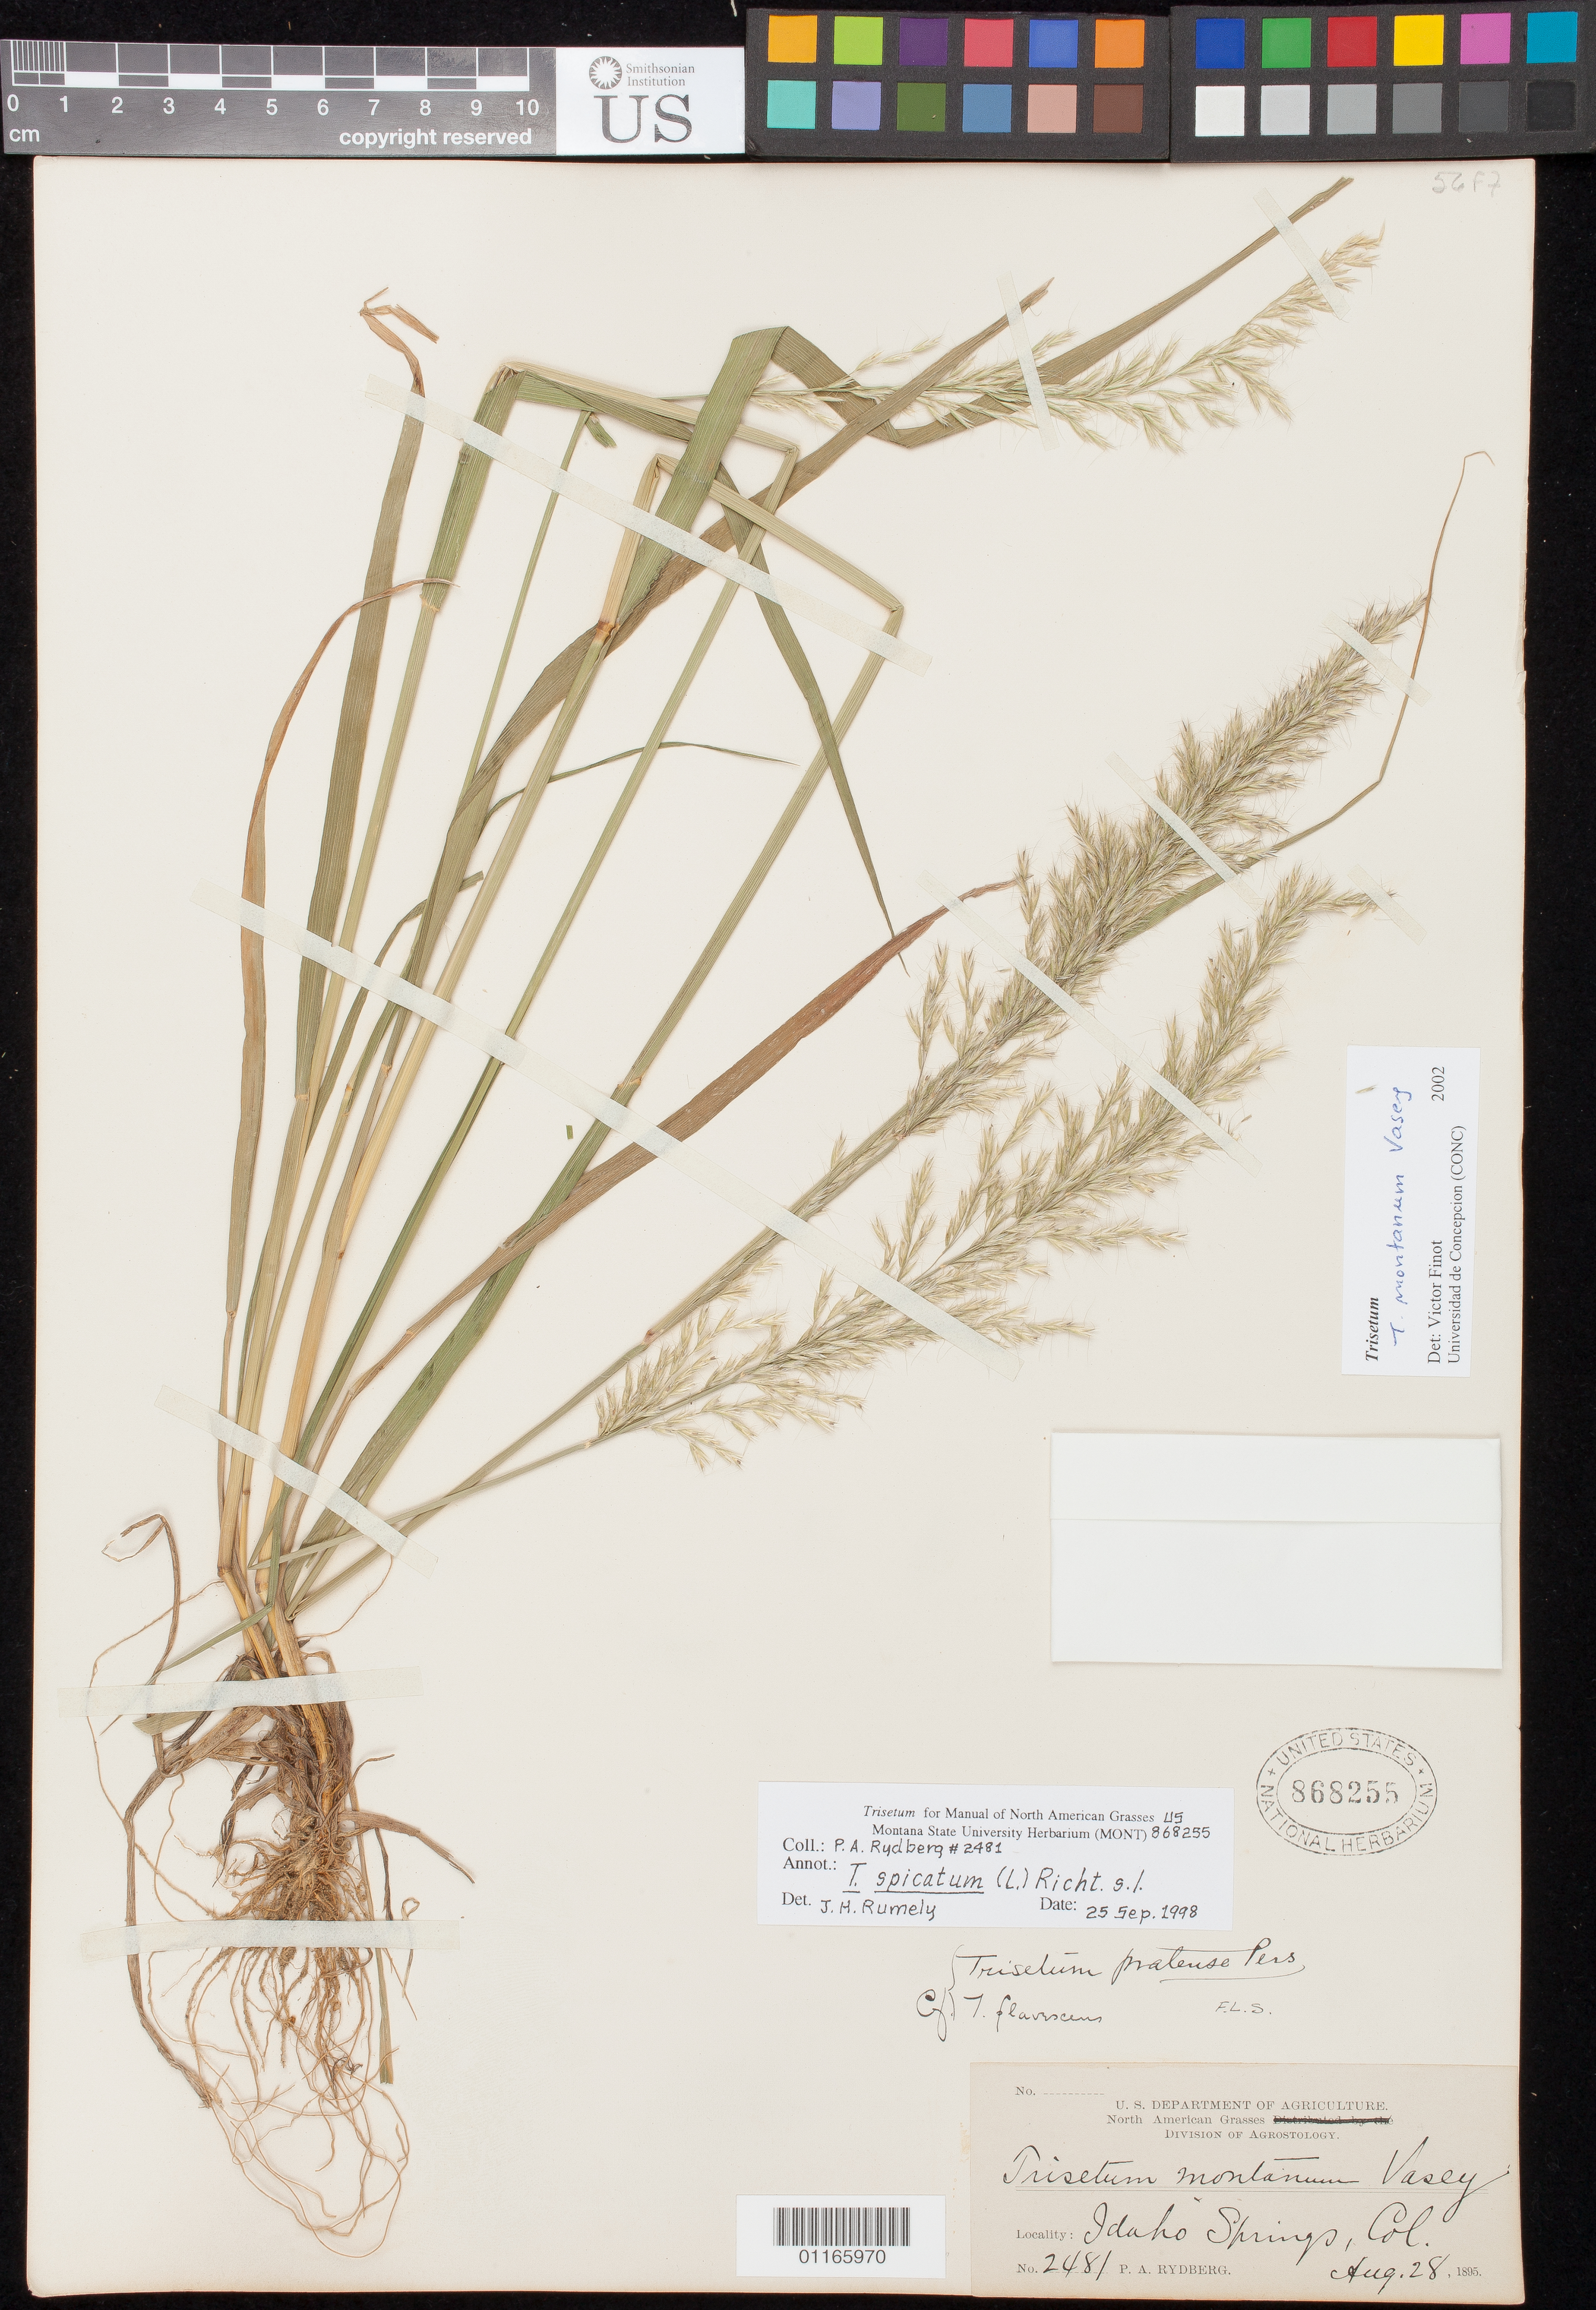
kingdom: Plantae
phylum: Tracheophyta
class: Liliopsida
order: Poales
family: Poaceae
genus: Koeleria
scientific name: Koeleria shearii (Scribn.) ined.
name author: (Scribn.)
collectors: P. A. Rydberg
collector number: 2481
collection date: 1895-08-28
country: United States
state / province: Colorado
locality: Idaho Springs.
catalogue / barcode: US 868255